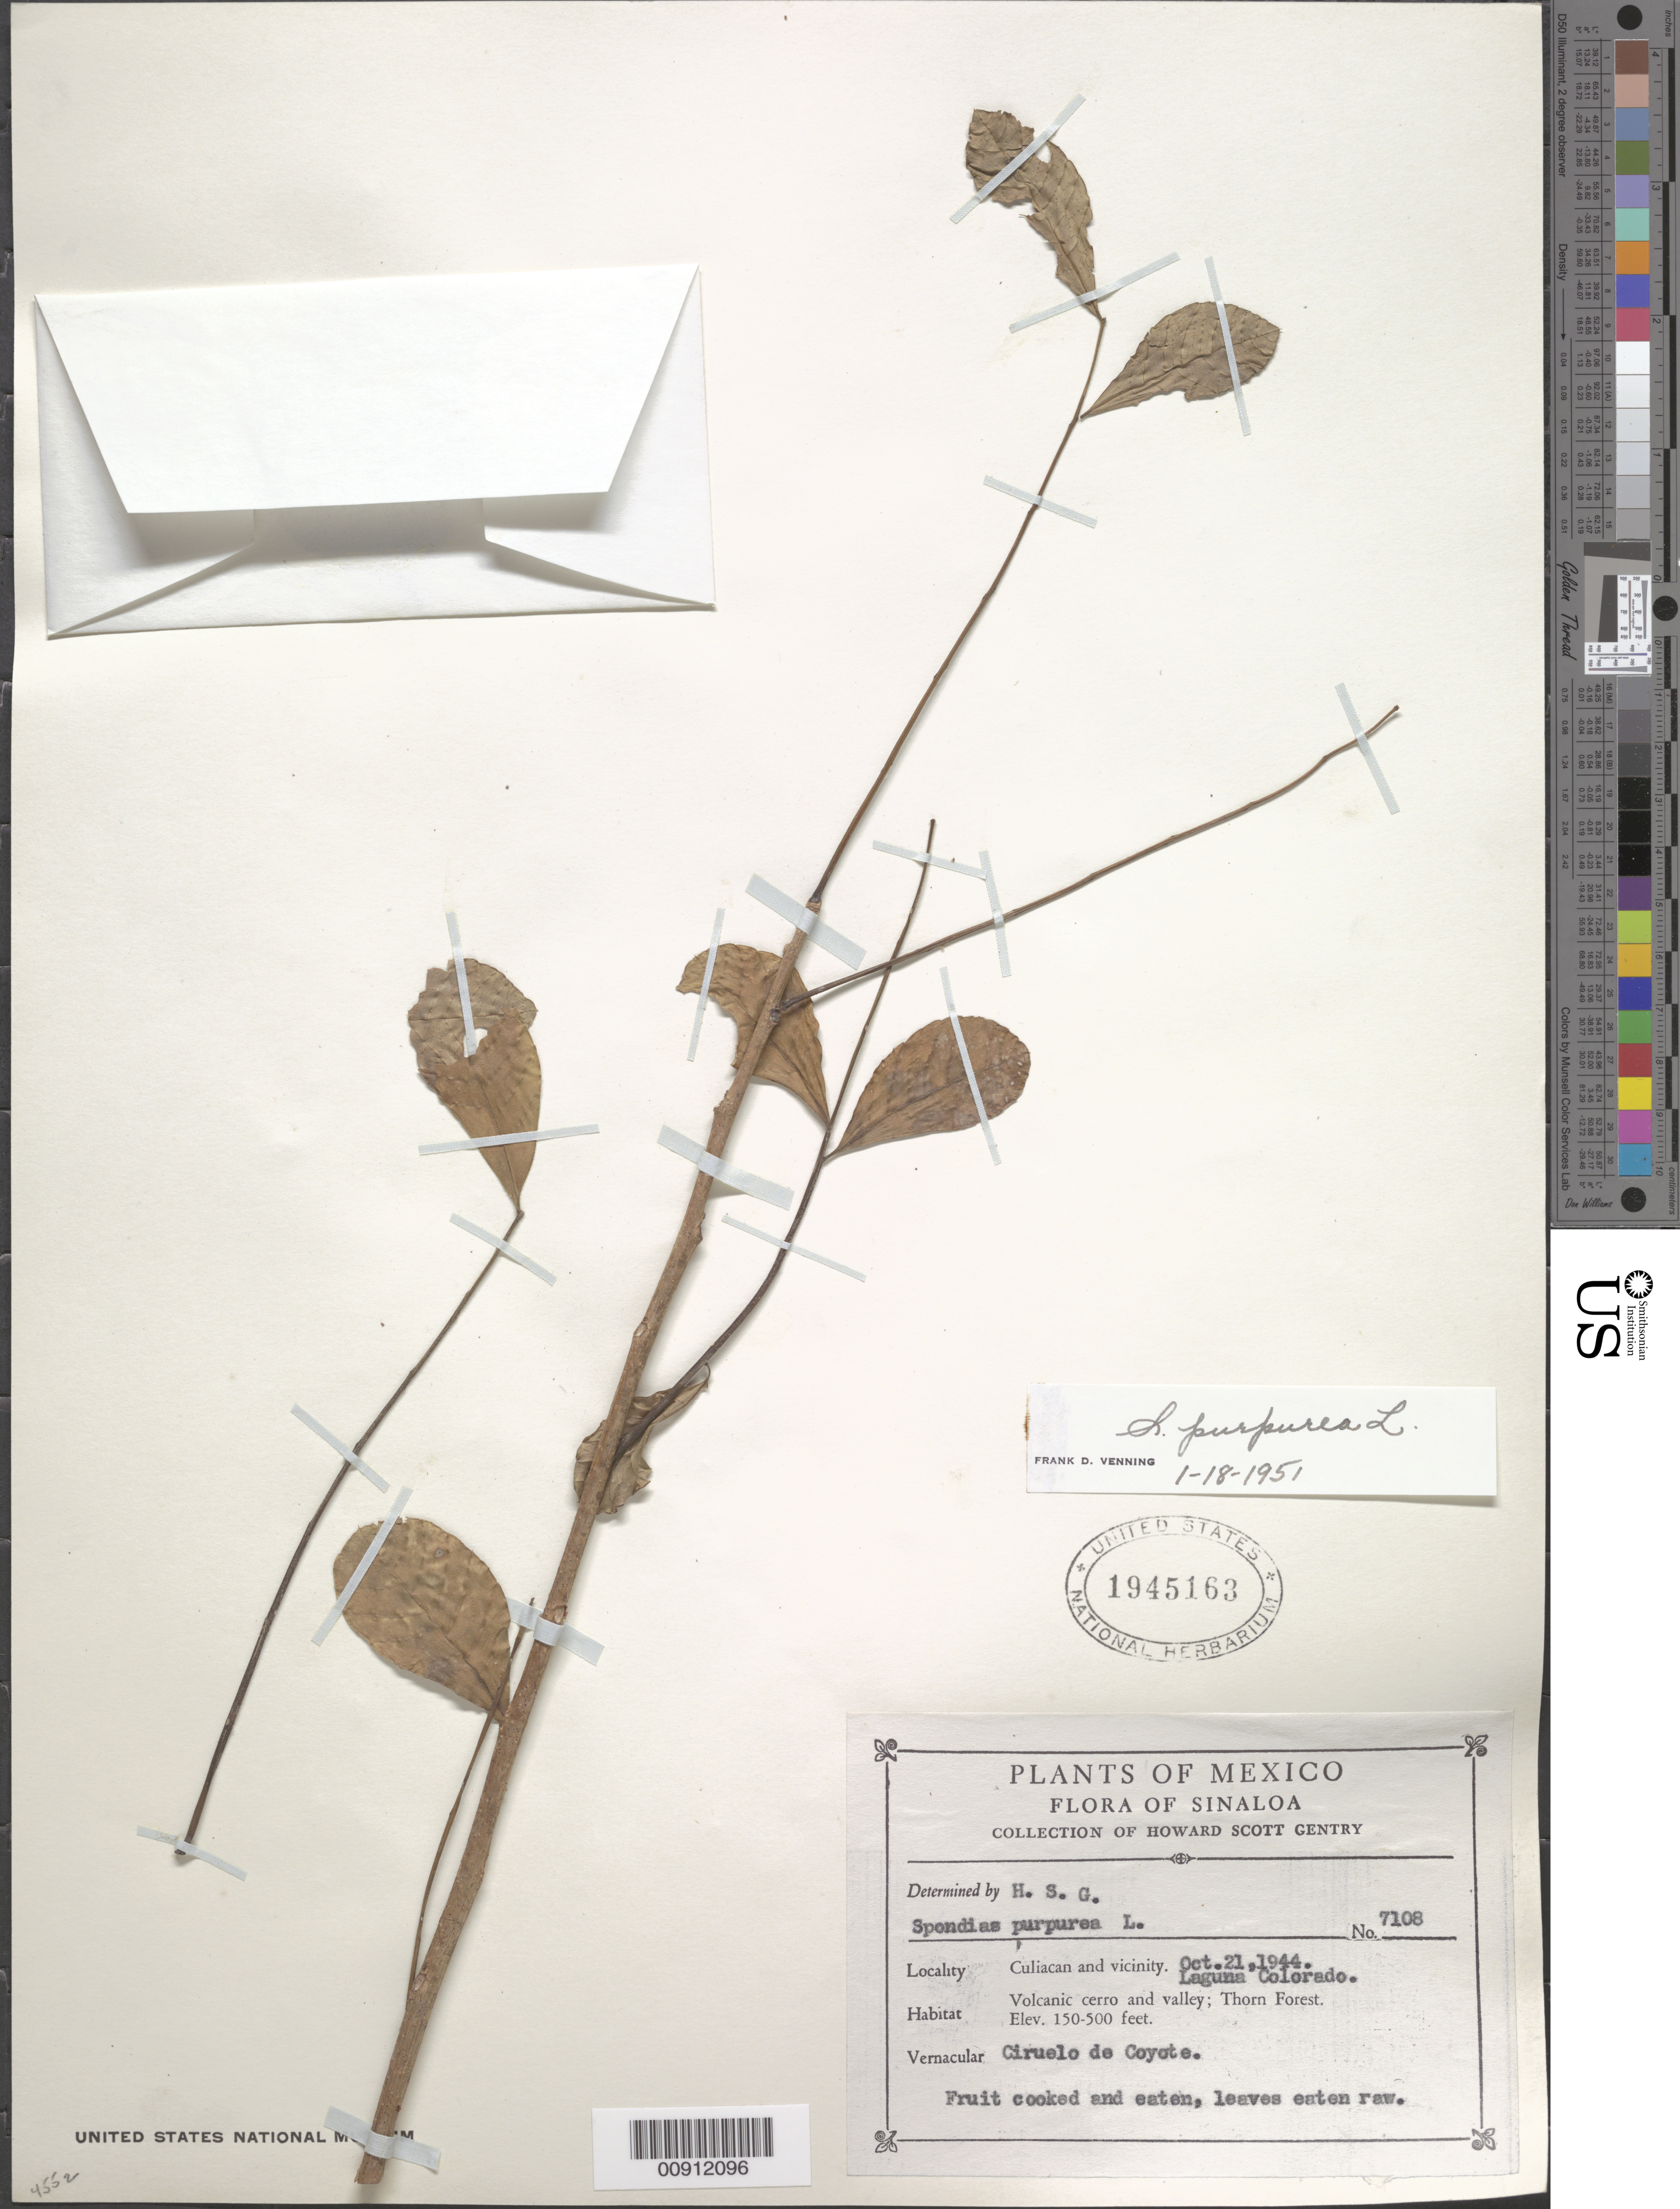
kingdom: Plantae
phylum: Tracheophyta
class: Magnoliopsida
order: Sapindales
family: Anacardiaceae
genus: Spondias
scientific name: Spondias purpurea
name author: L.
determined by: Mitchell, John D.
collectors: H. S. Gentry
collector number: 7108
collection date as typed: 21 Oct 1944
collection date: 1944-10-21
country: Mexico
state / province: Sinaloa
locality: Laguna Colorado. Vicinity of Culiacan, Sinaloa.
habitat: Vocanic cerro and valley; Thorn forest.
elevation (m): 46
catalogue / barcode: US 1945163